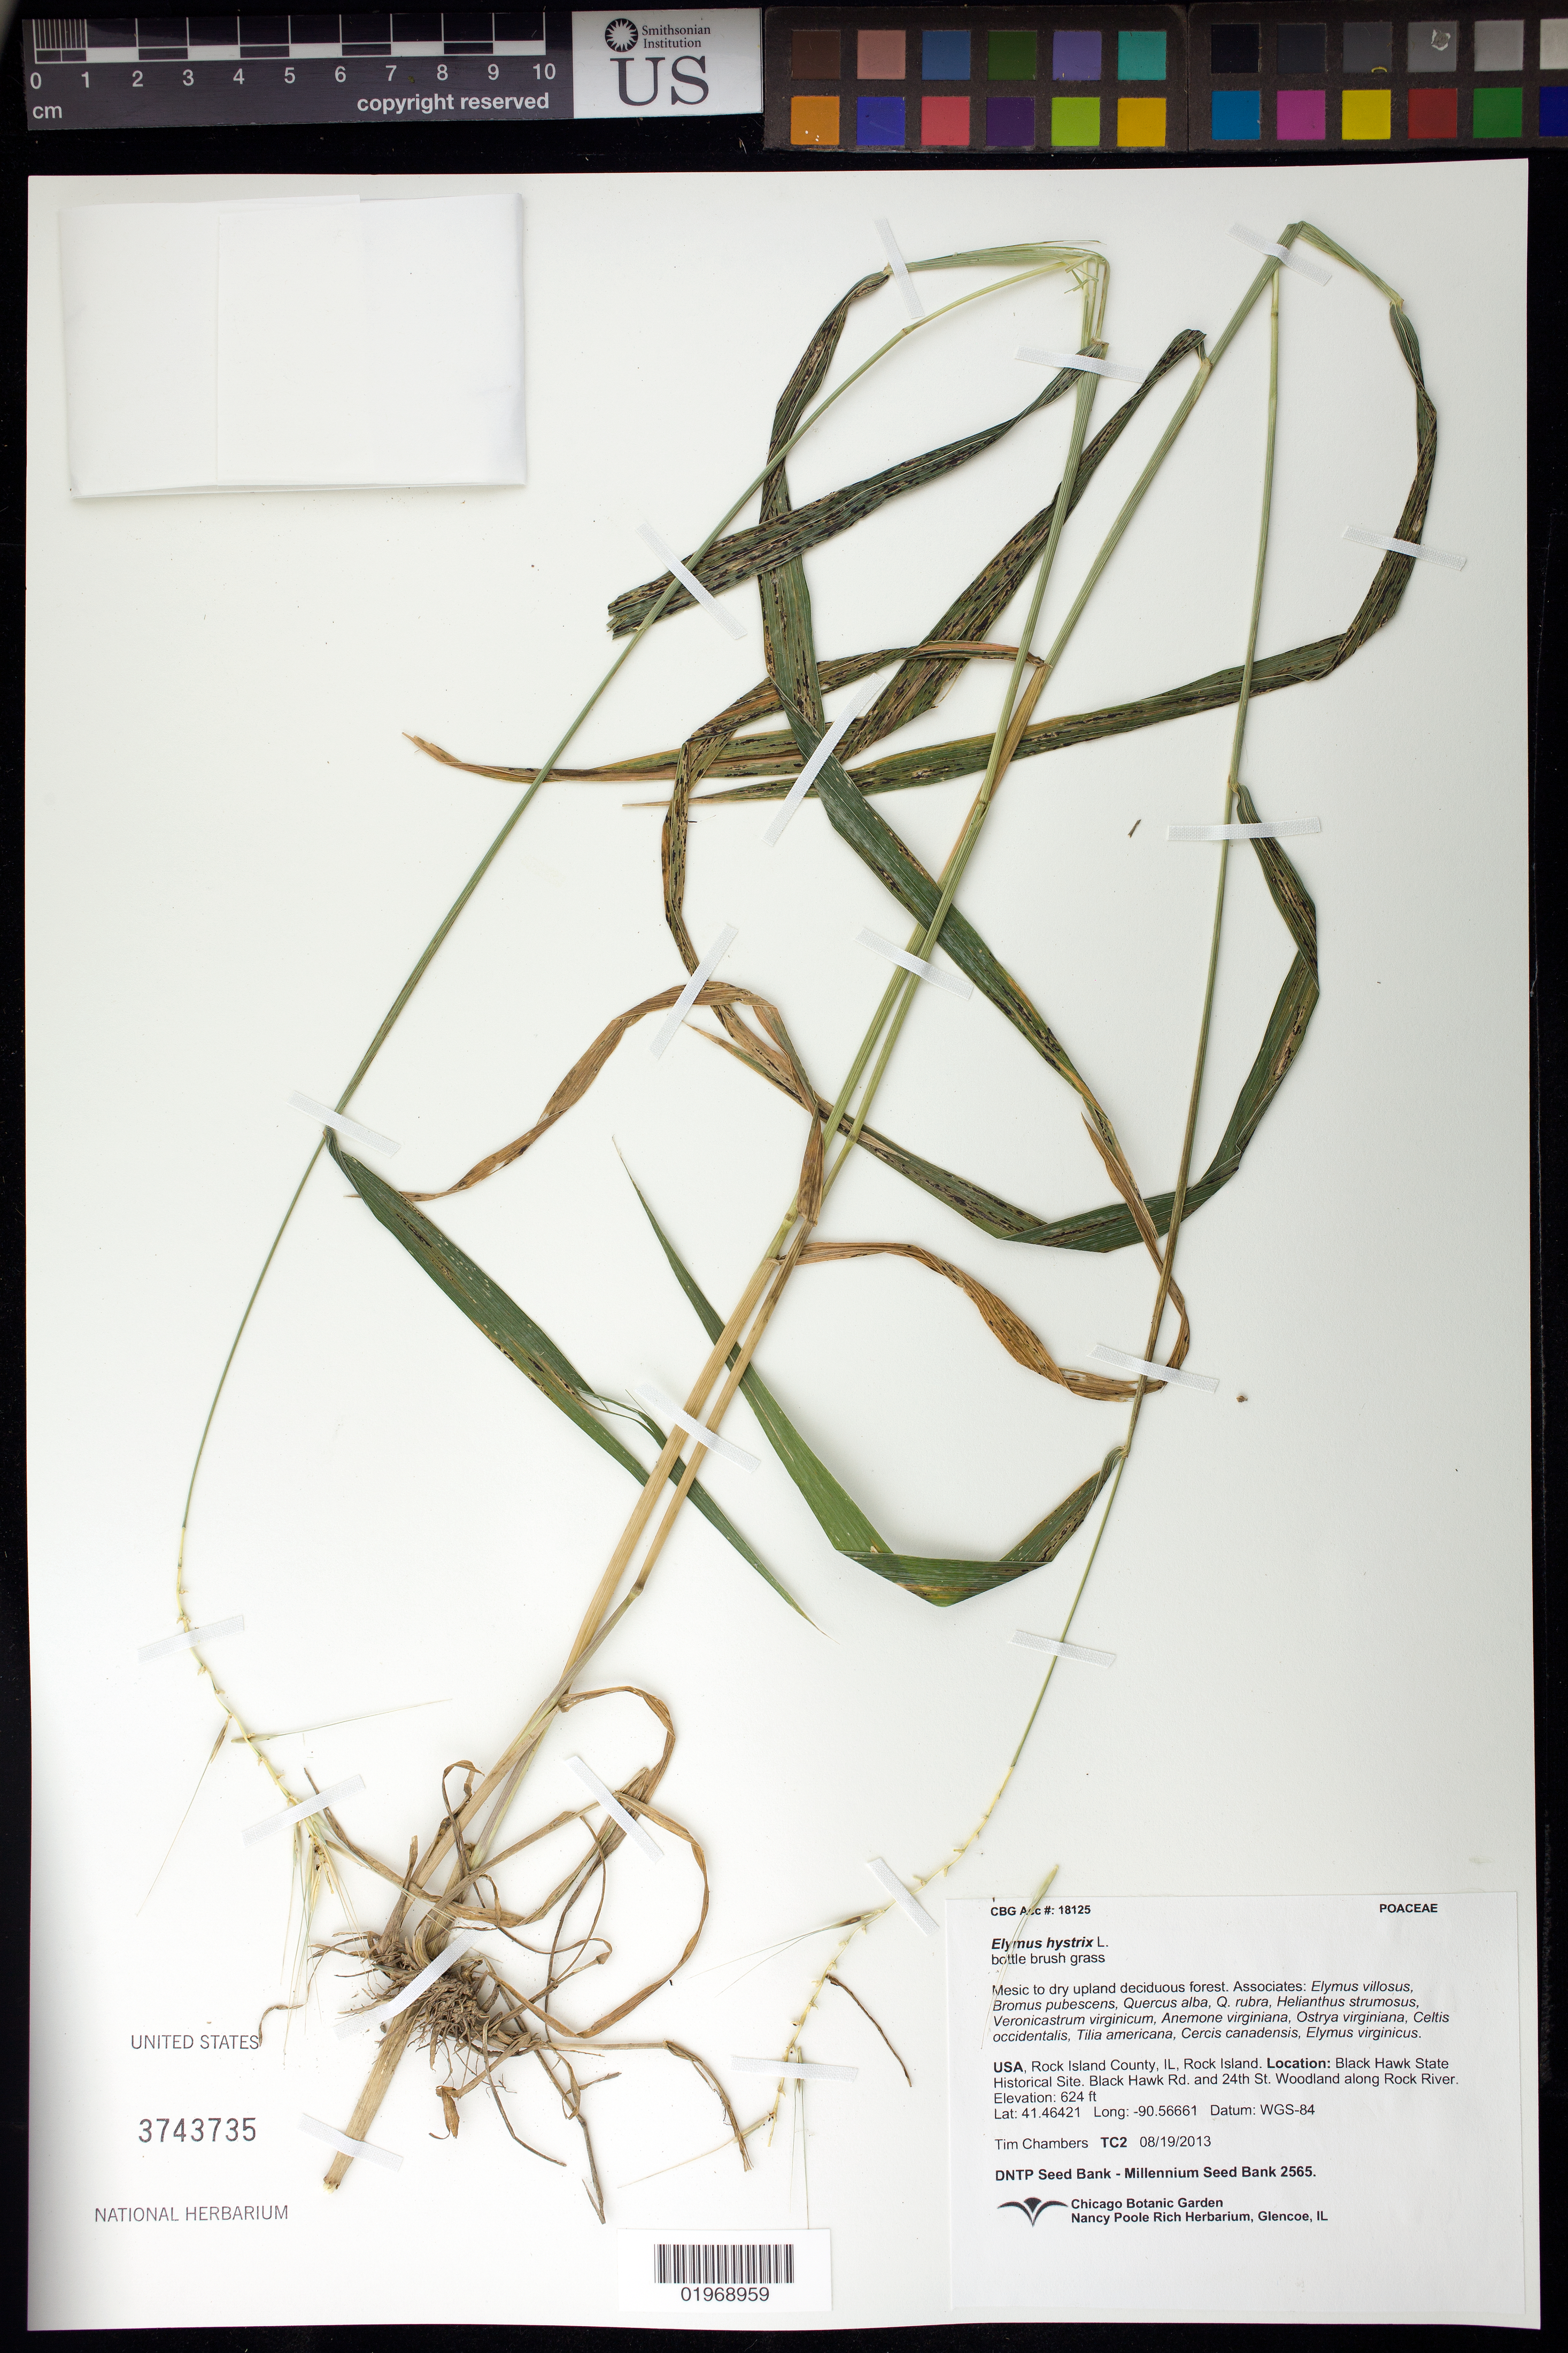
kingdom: Plantae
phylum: Tracheophyta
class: Liliopsida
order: Poales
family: Poaceae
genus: Elymus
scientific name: Elymus hystrix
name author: L.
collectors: T. Chambers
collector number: TC-02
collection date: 2013-08-19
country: United States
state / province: Illinois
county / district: Rock Island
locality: Black Hawk State Historic Site. Black Hawk Rd. and 24th St. Woodland along Rock River.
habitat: Woodland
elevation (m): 190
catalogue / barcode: US 3743735